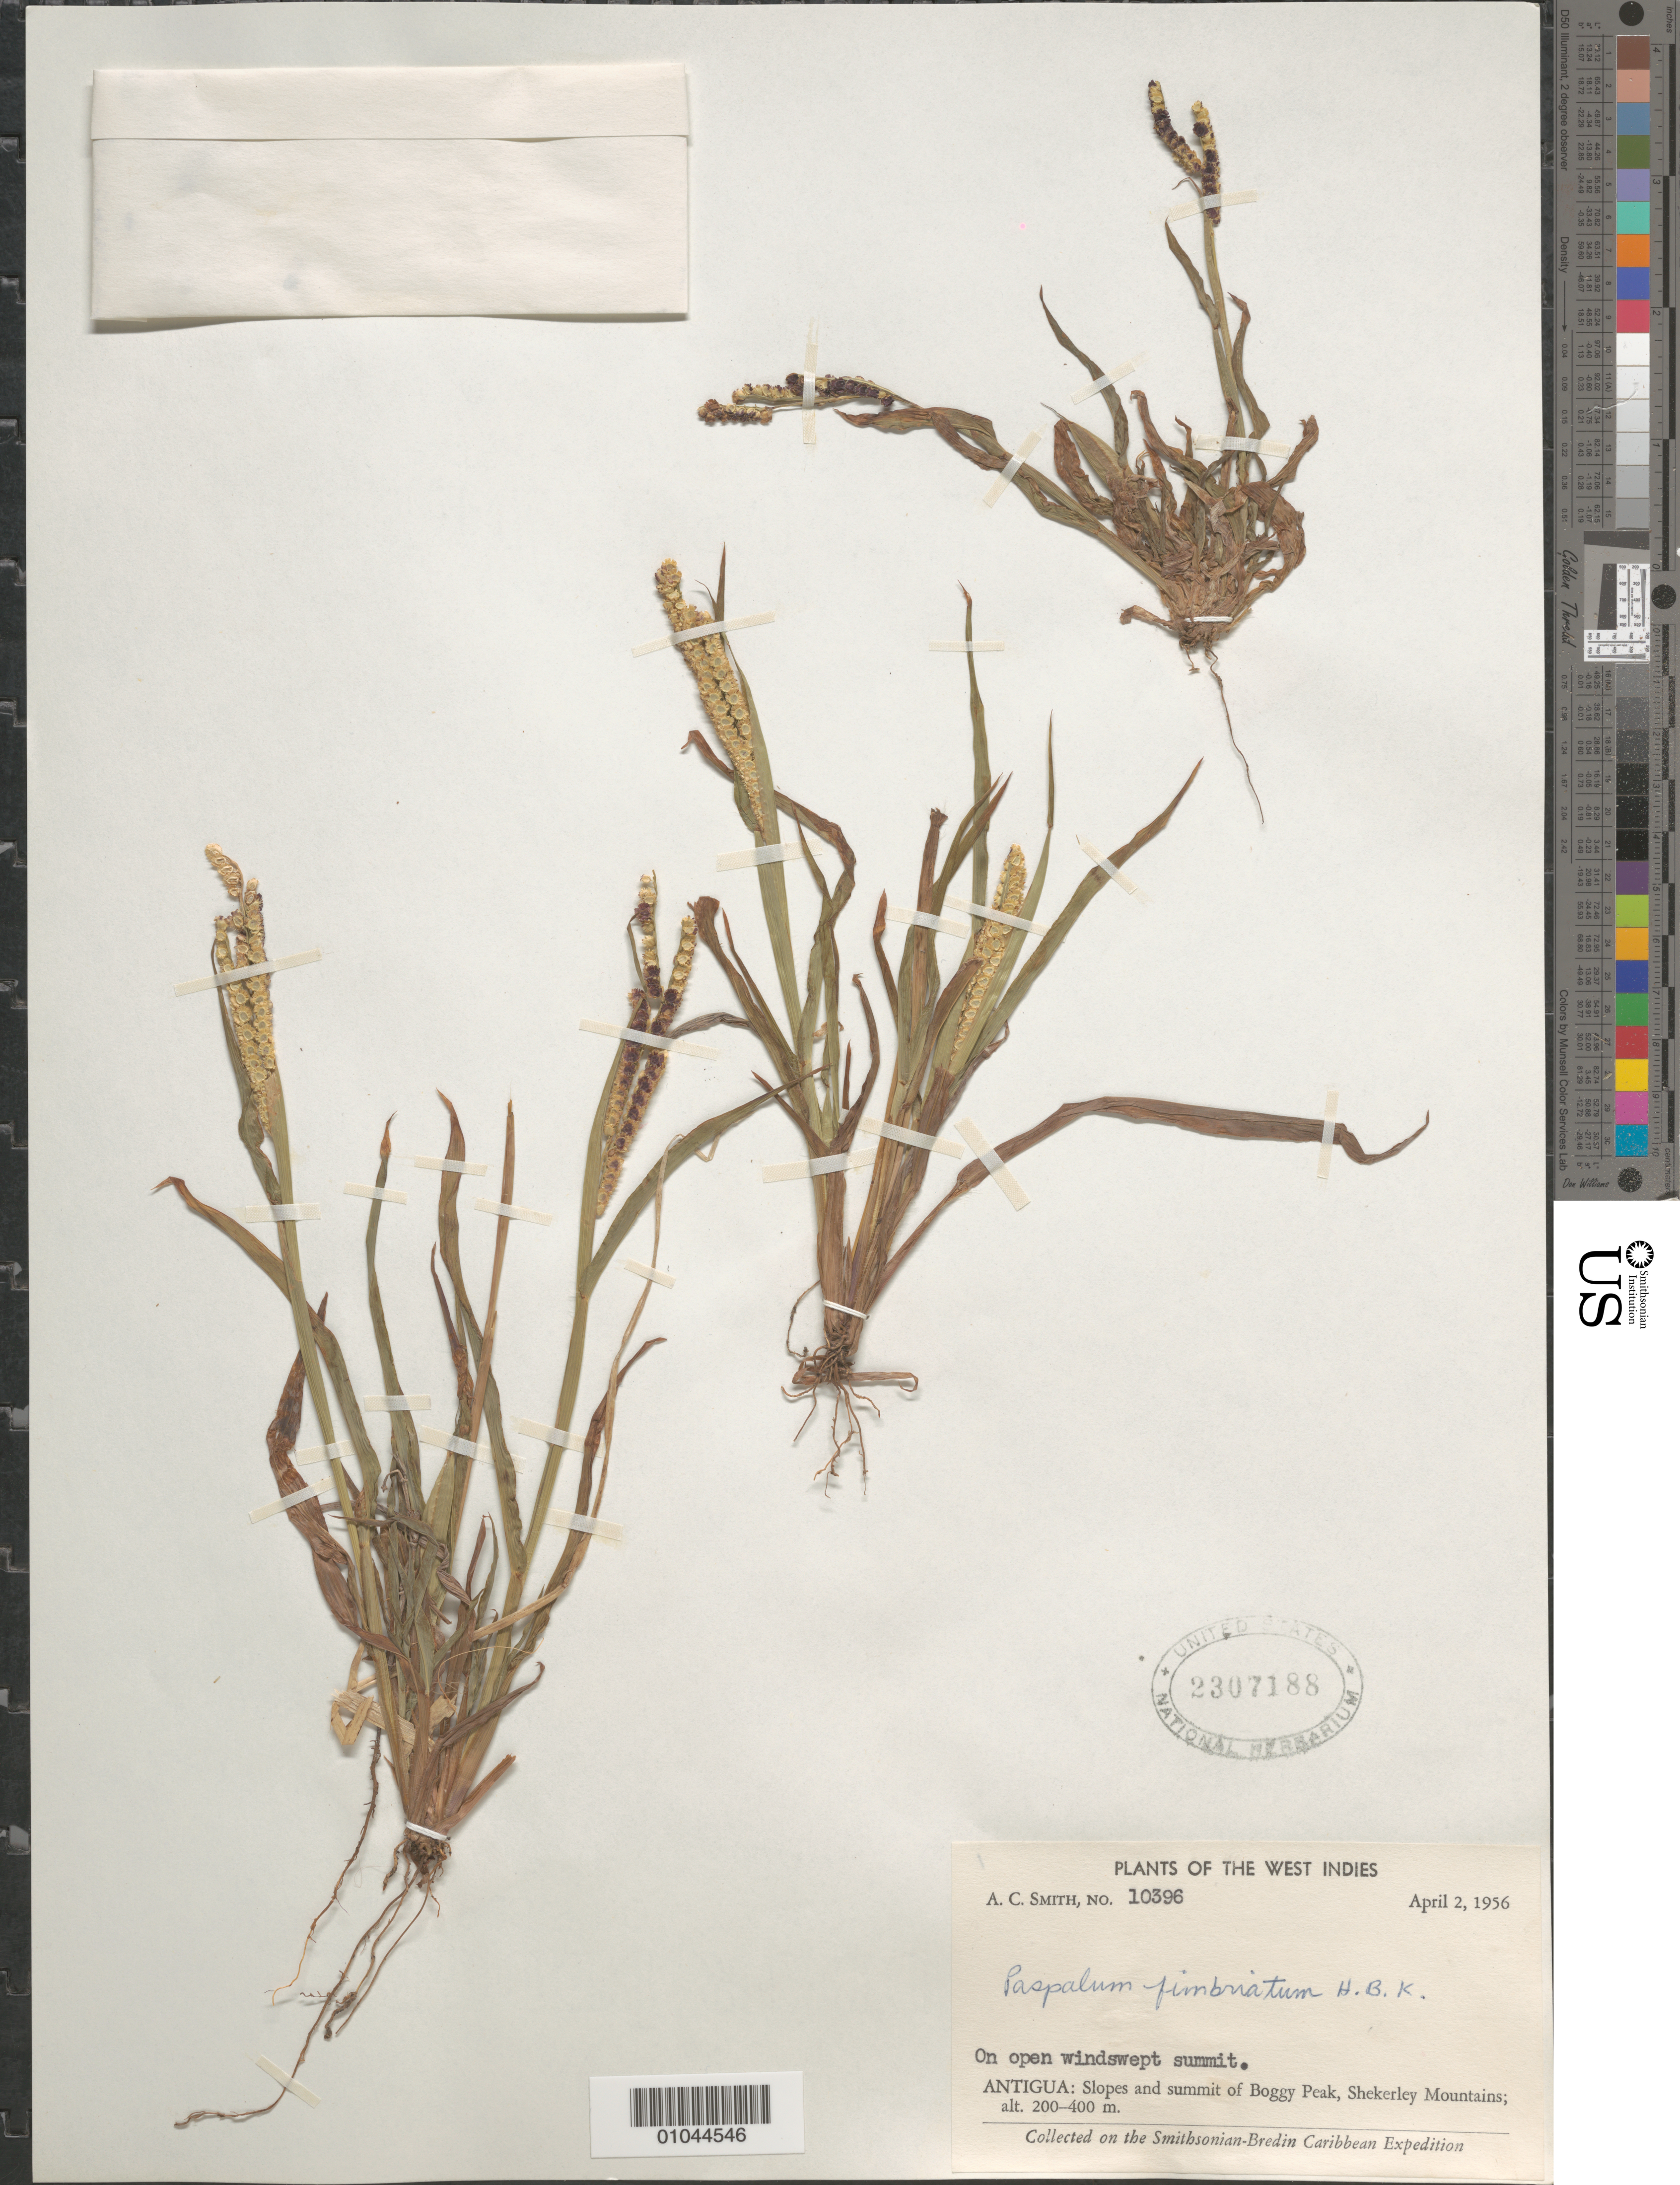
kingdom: Plantae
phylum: Tracheophyta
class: Liliopsida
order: Poales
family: Poaceae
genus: Paspalum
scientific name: Paspalum fimbriatum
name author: Kunth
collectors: A. C. Smith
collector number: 10396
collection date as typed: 02 Apr 1956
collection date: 1956-04-02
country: Antigua and Barbuda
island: Antigua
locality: Slopes and summit of Boggy Peak, Shekerley Mountains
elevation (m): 200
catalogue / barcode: US 2307188